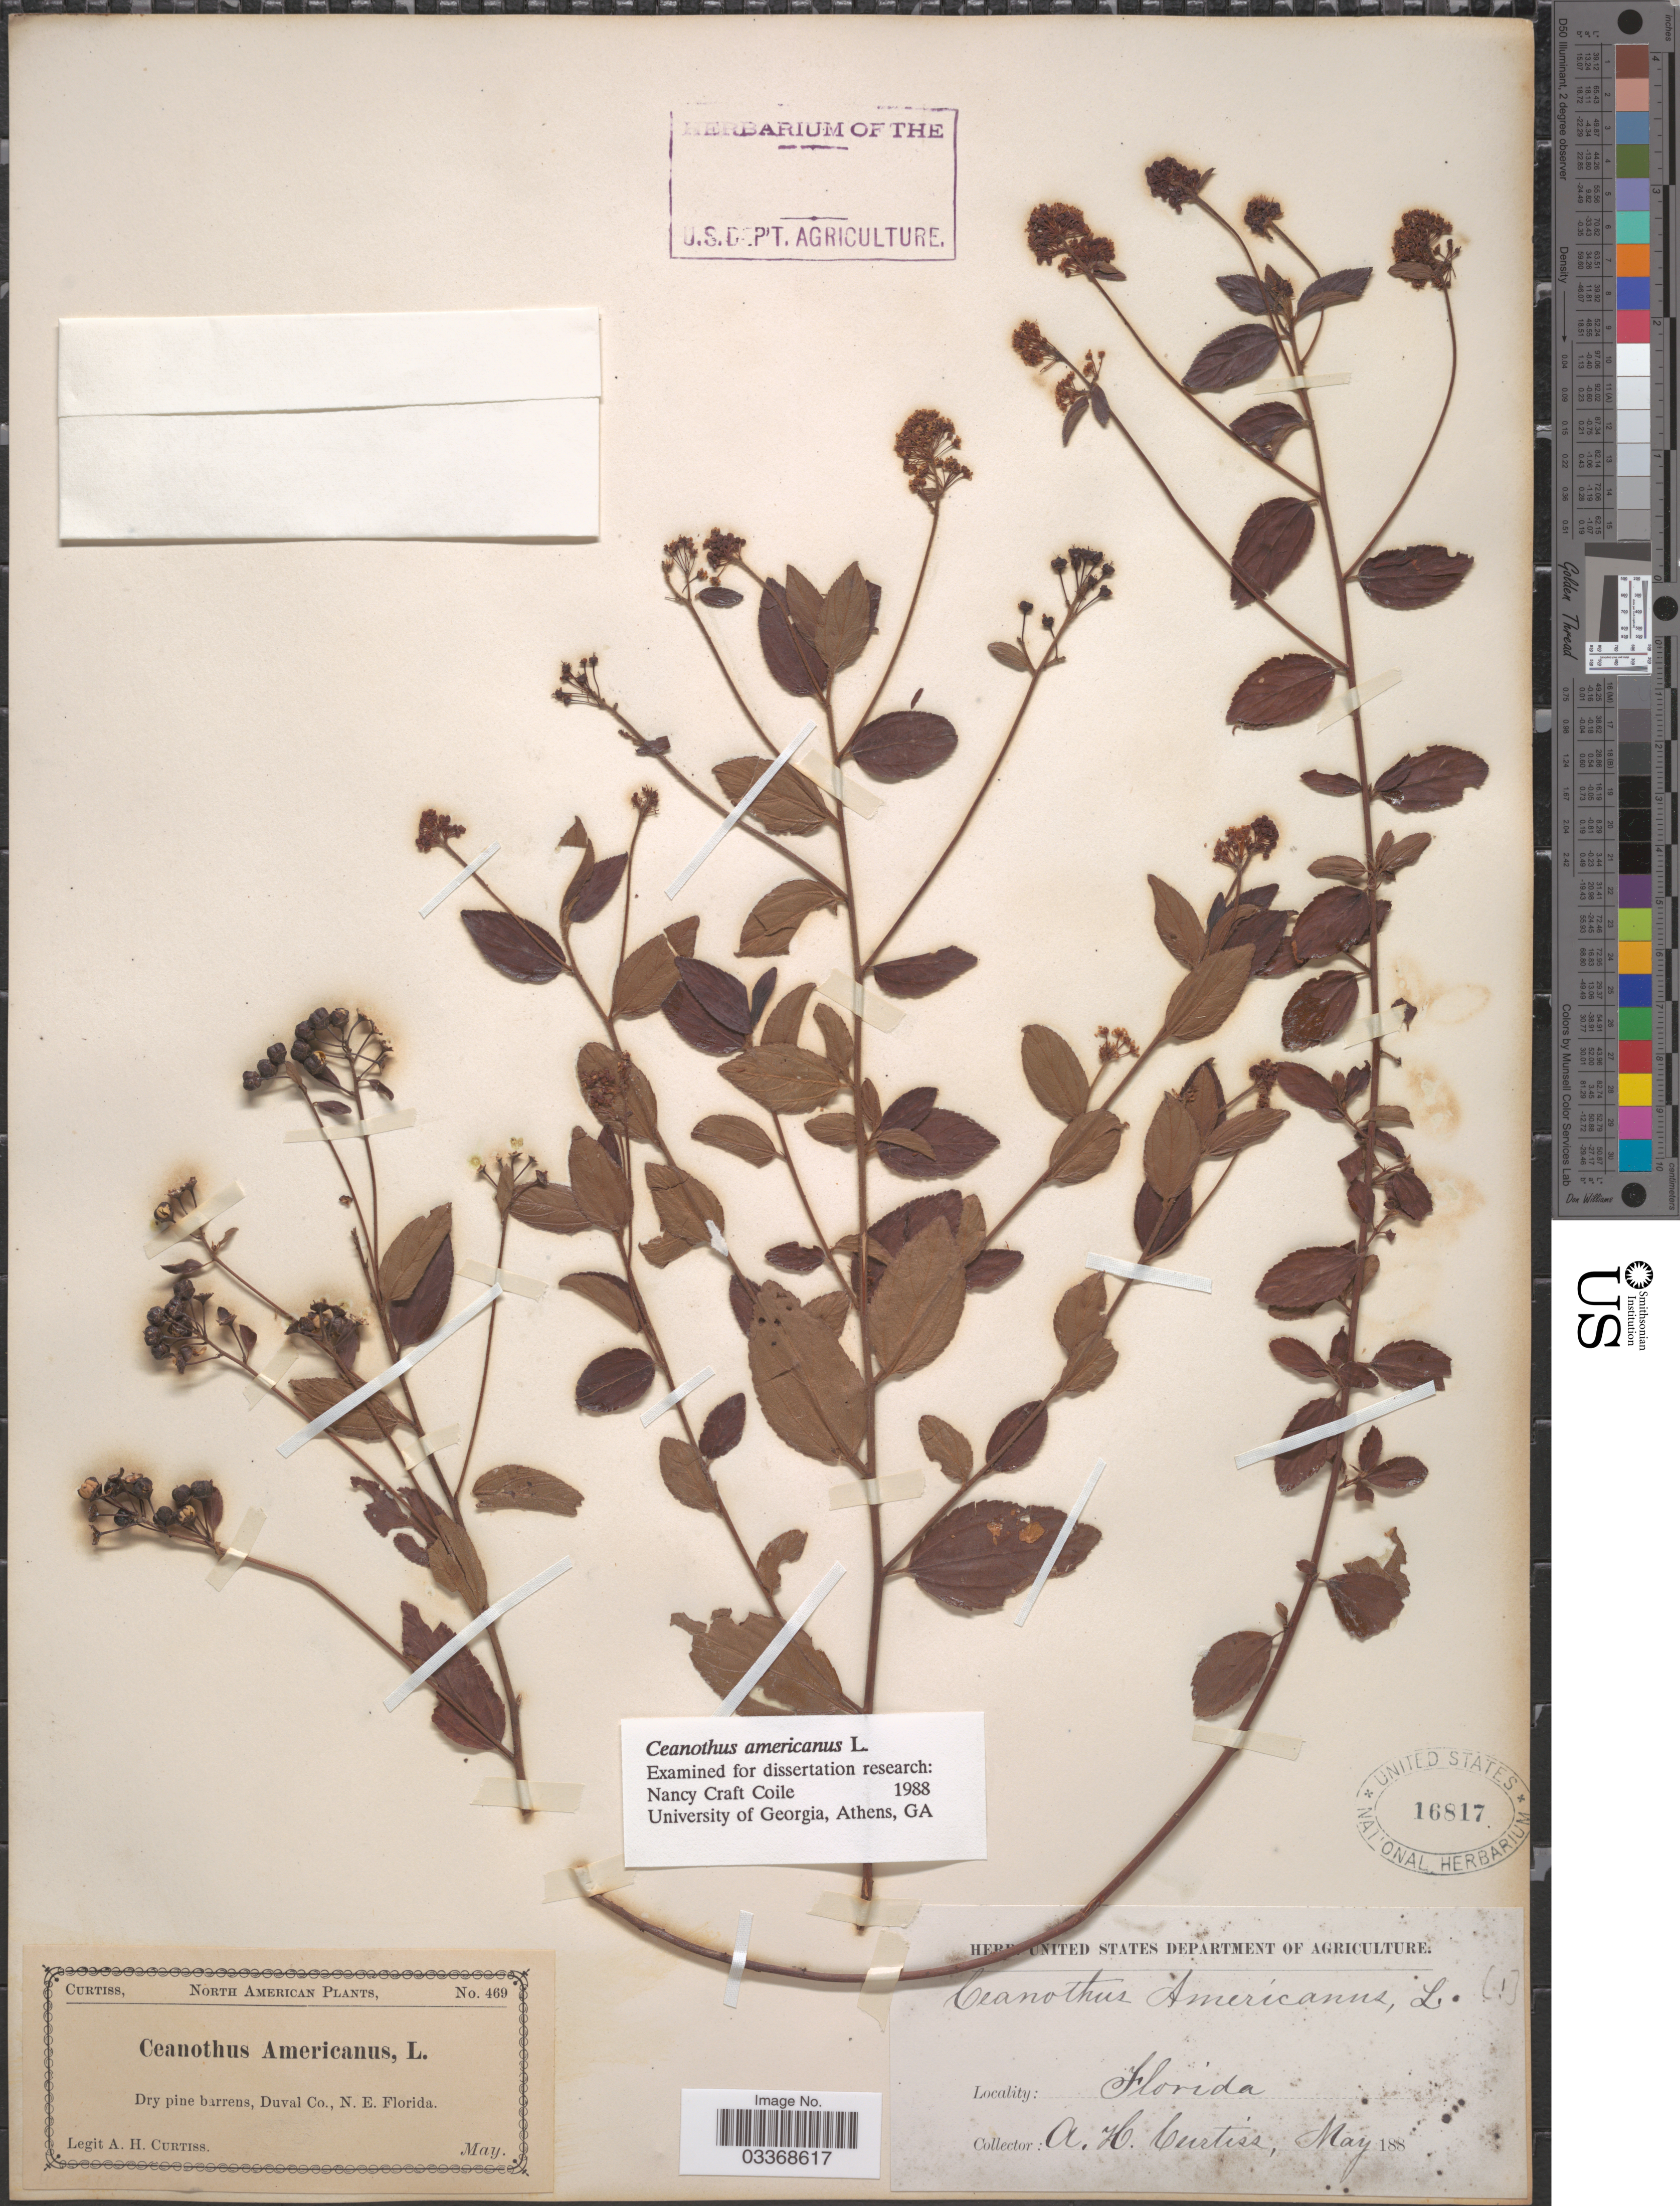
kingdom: Plantae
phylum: Tracheophyta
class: Magnoliopsida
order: Rosales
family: Rhamnaceae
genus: Ceanothus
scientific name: Ceanothus americanus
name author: L.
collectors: A. H. Curtiss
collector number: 469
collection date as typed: May 188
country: United States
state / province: Florida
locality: Duval Co., N. E. Florida.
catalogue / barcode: US 16817